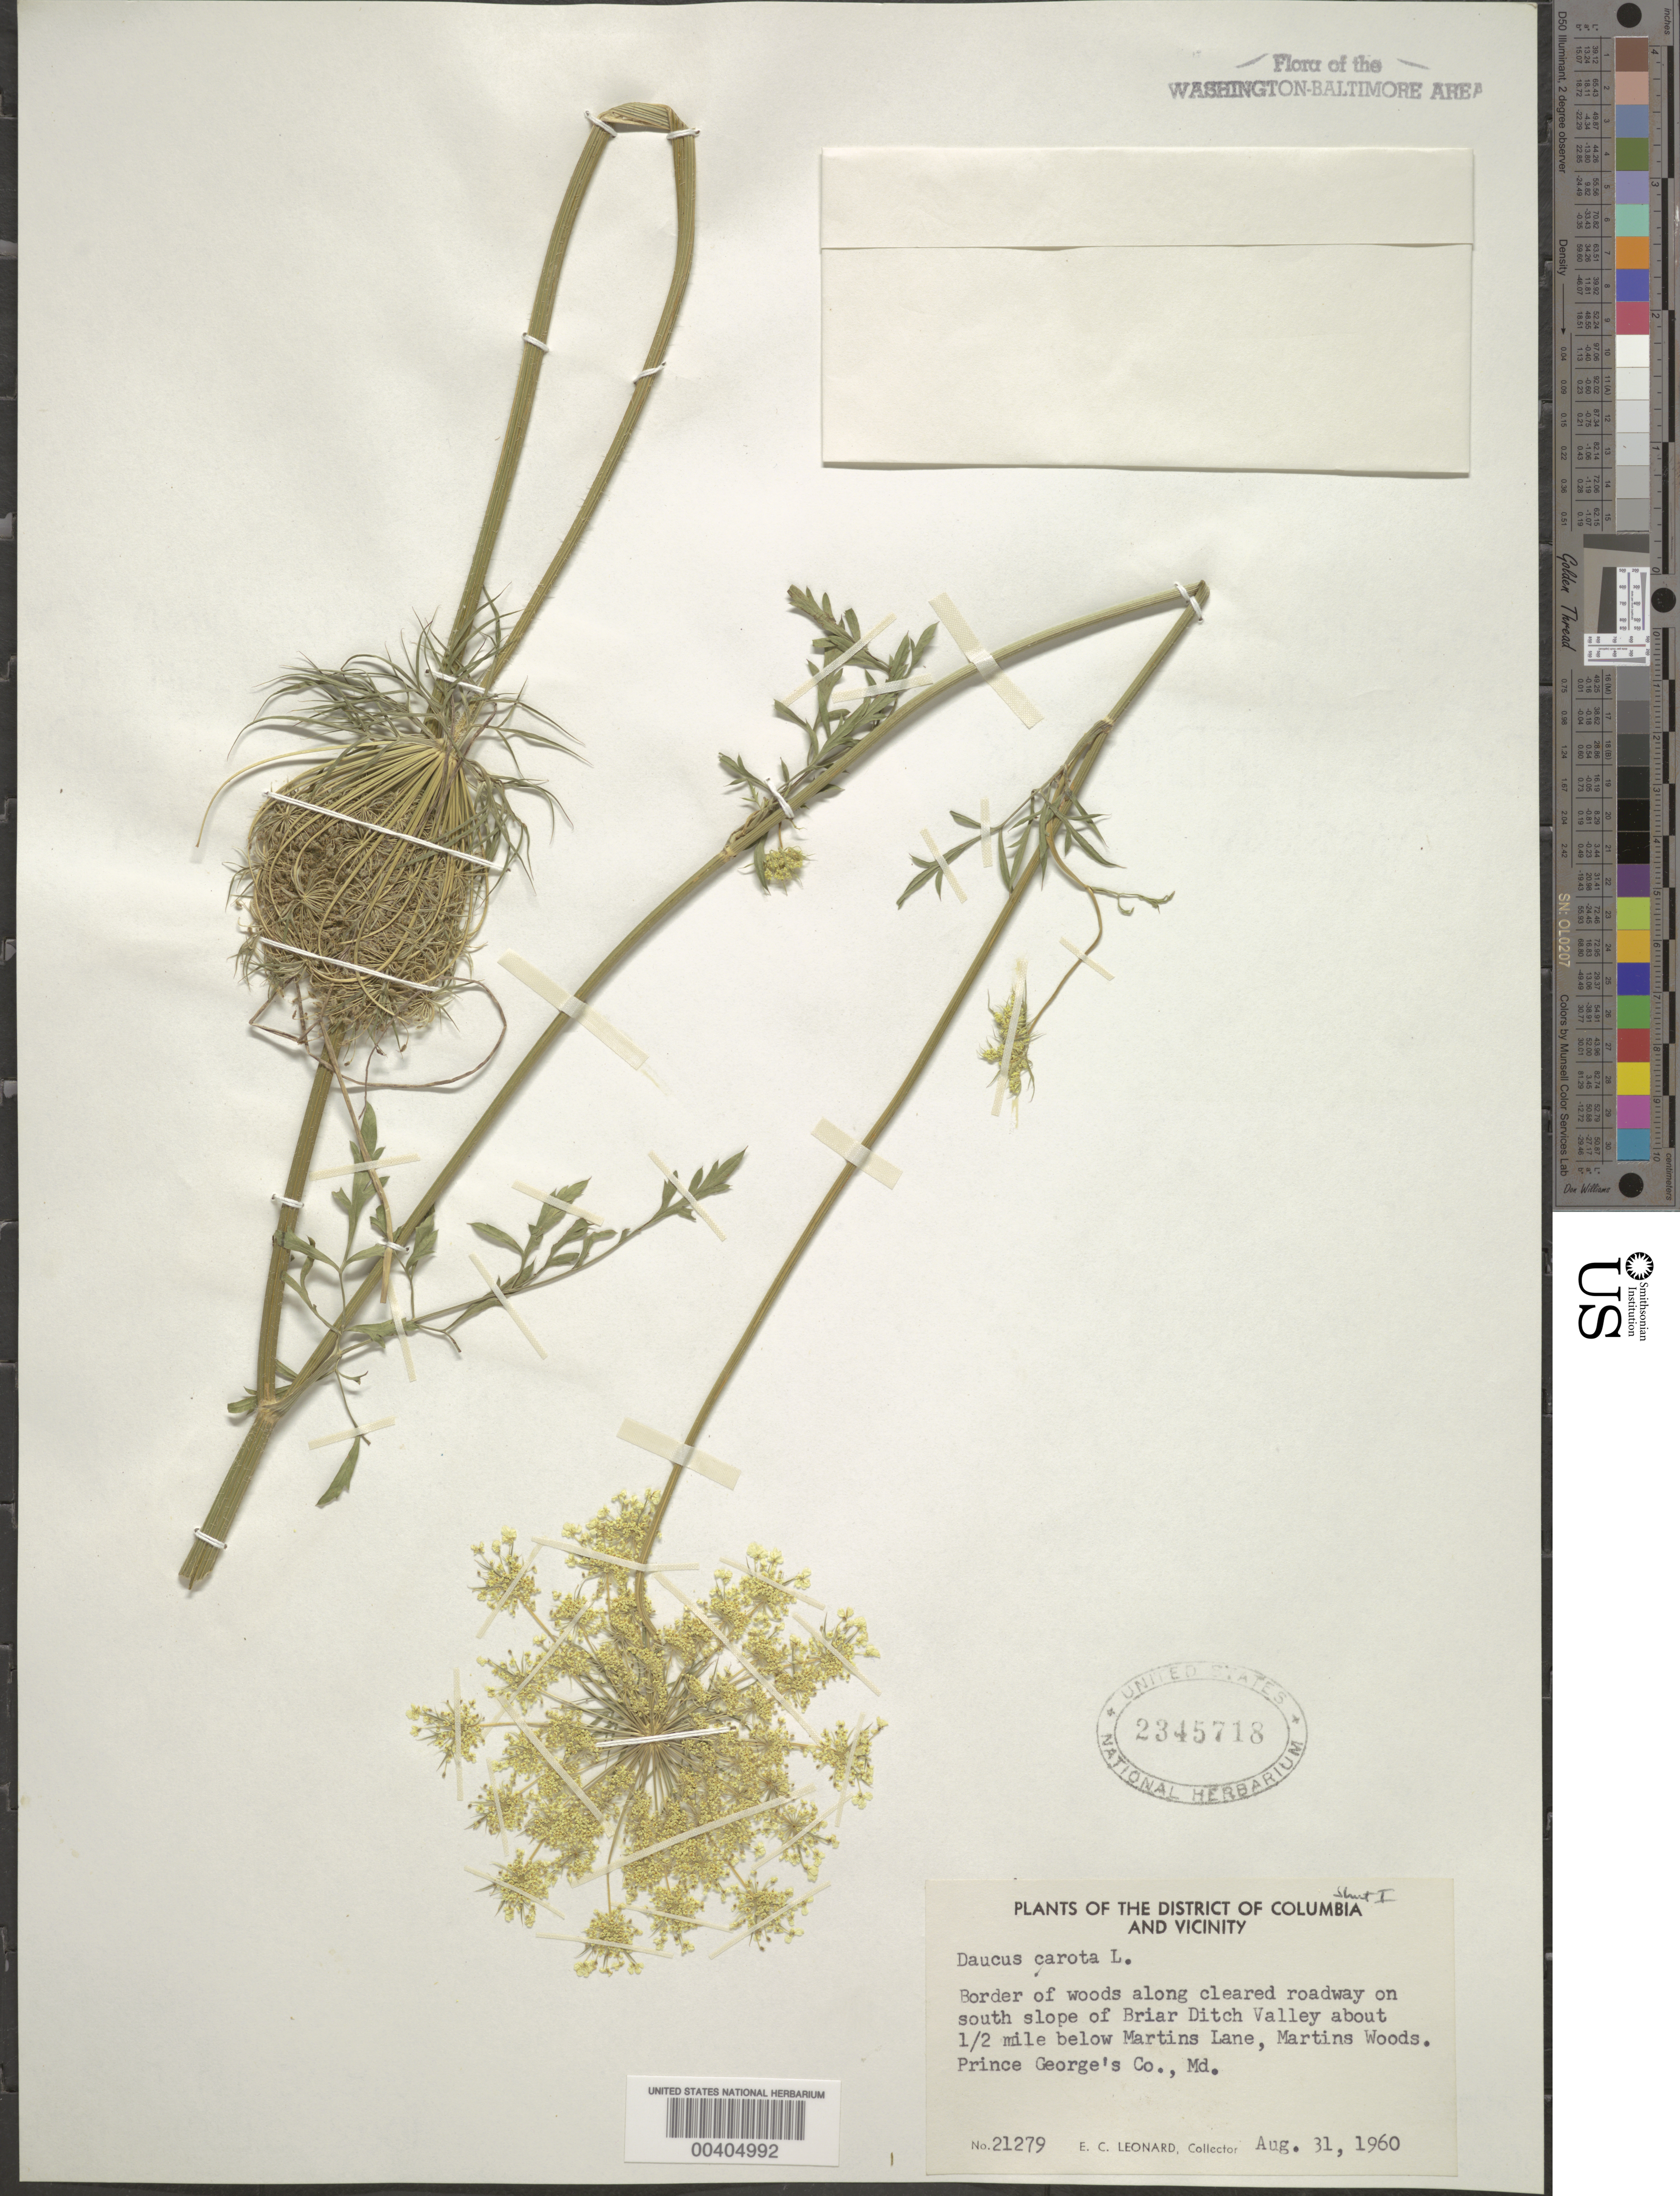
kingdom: Plantae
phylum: Tracheophyta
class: Magnoliopsida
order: Apiales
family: Apiaceae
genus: Daucus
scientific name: Daucus carota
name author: L.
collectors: E. C. Leonard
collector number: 21279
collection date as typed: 31 Aug 1960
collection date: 1960-08-31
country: United States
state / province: Maryland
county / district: Prince George's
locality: Briar Ditch Valley Martins Woods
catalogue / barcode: US 2345718